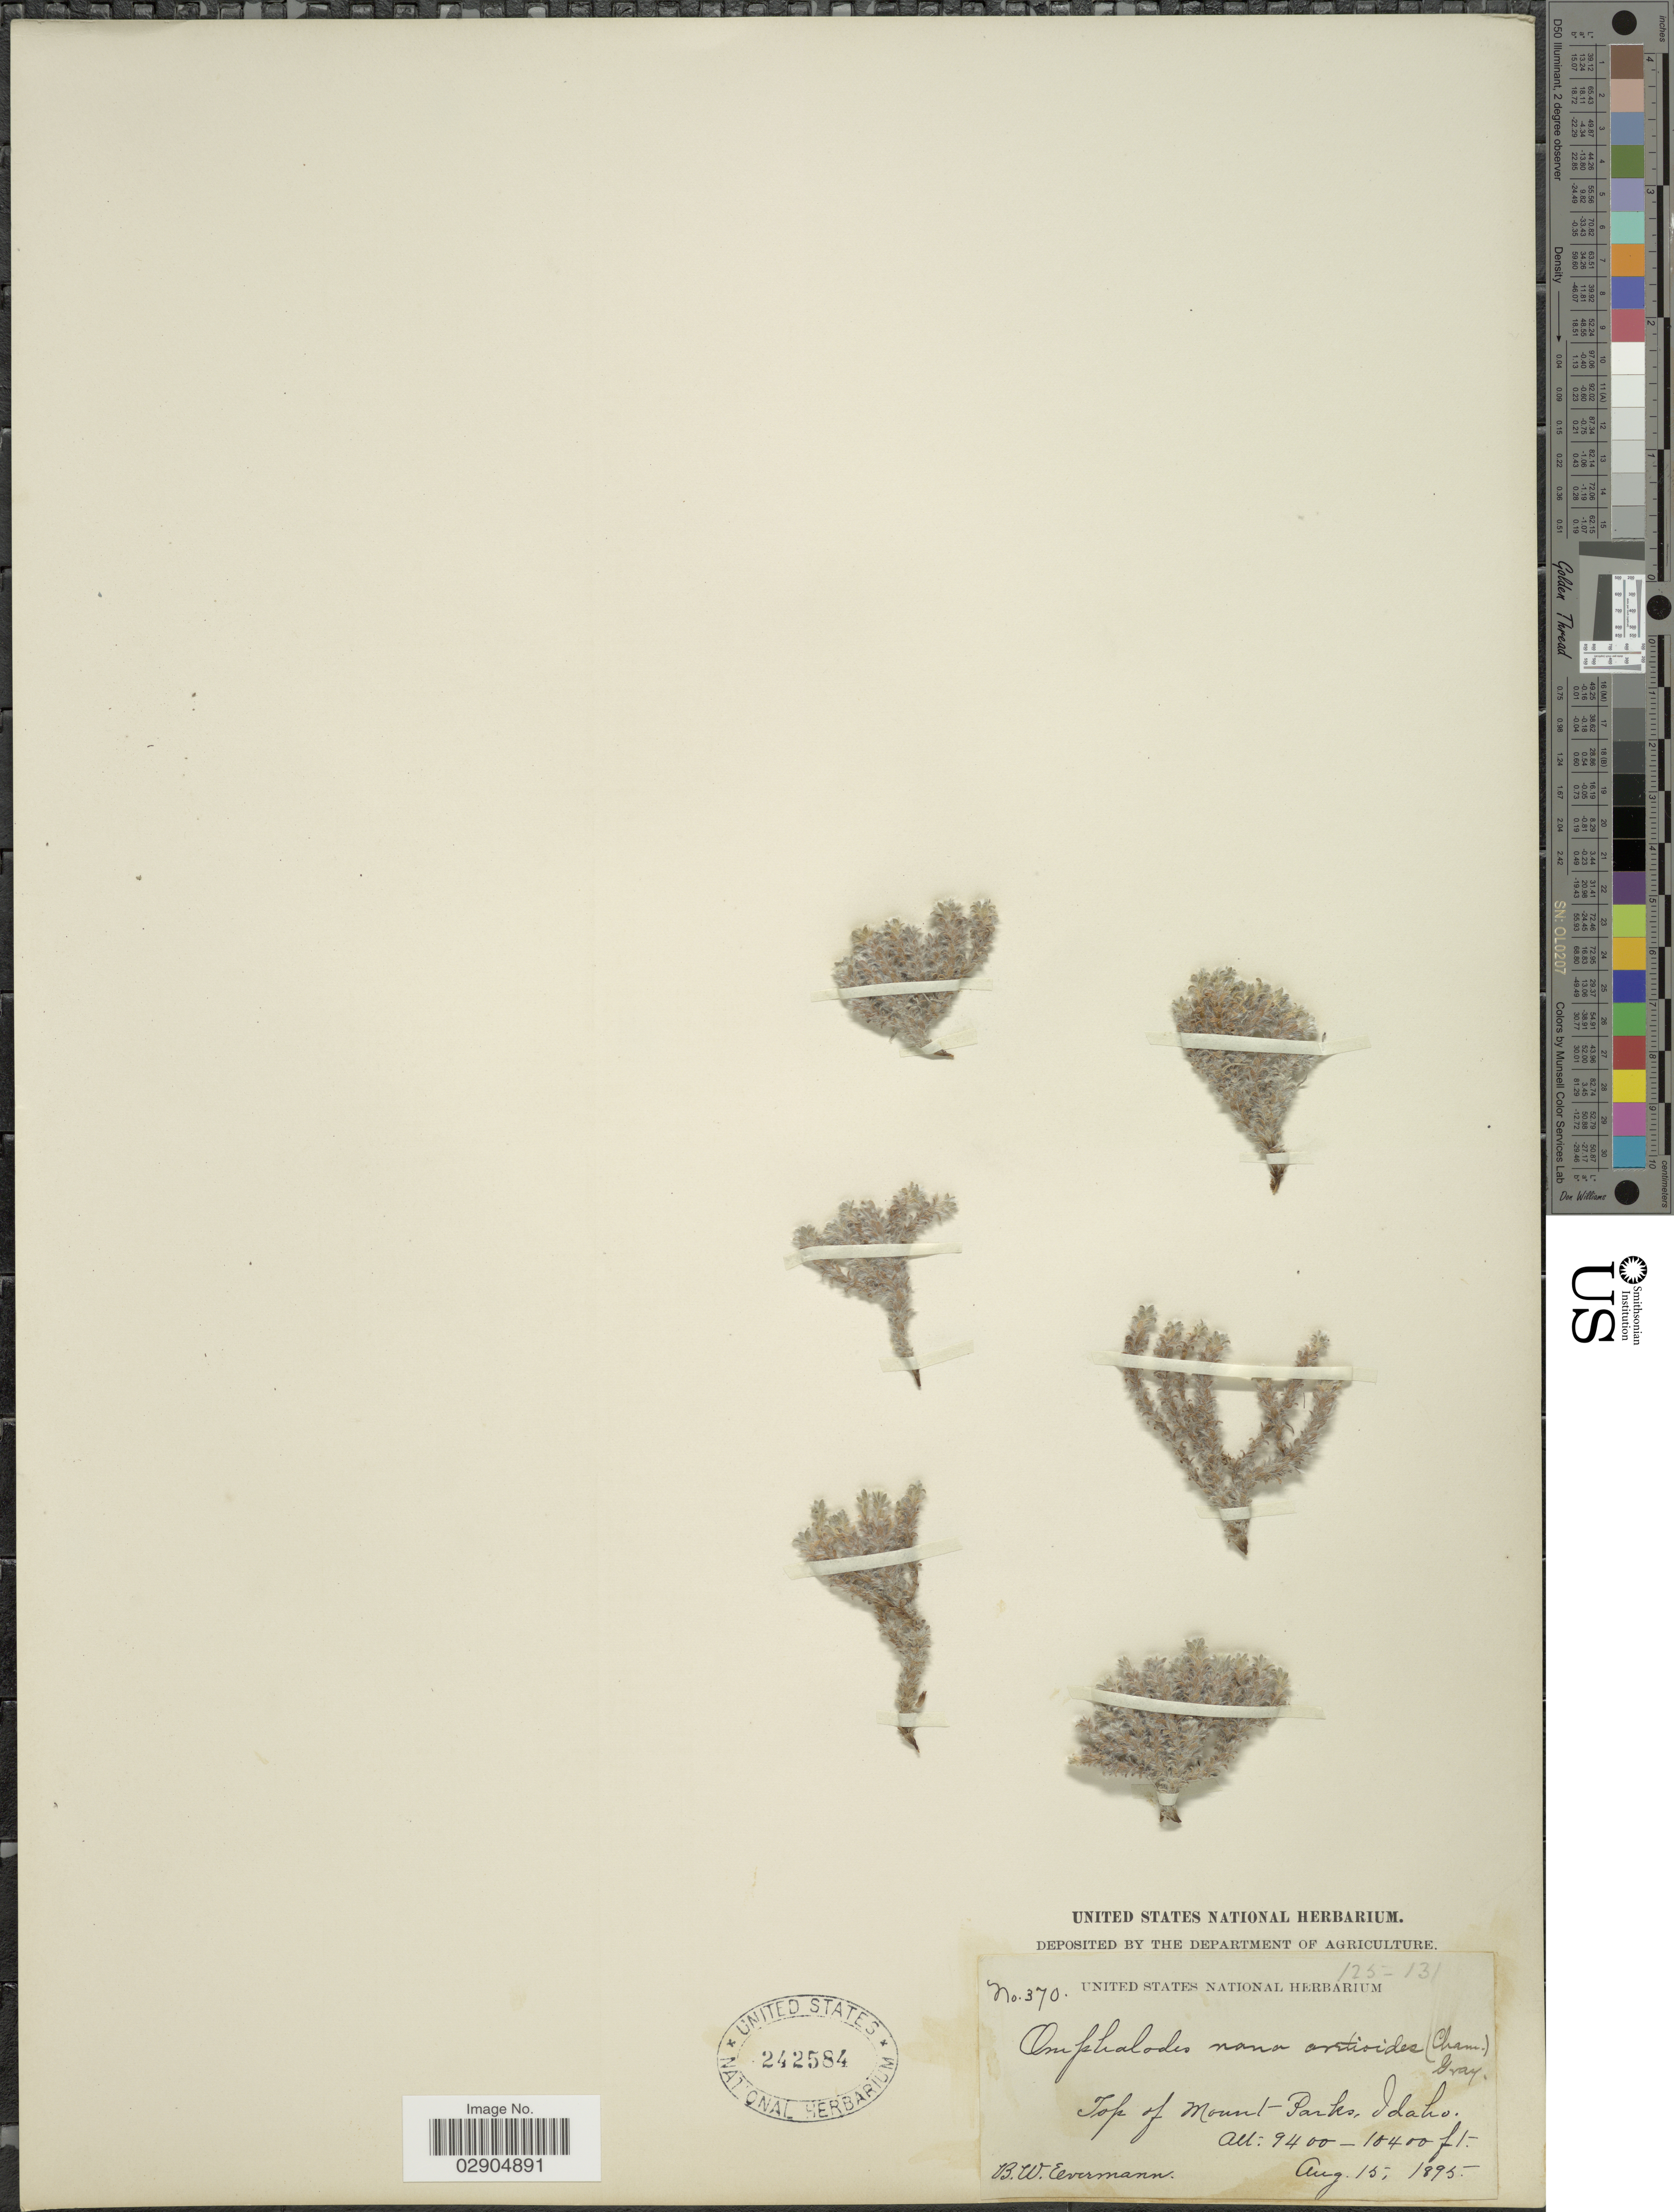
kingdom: Plantae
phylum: Tracheophyta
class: Magnoliopsida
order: Boraginales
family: Boraginaceae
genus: Eritrichium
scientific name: Eritrichium aretioides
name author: (Cham.) DC.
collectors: B. W. Evermann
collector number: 370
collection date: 1895-08-15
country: United States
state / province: Idaho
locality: Top of Mount Parks, Idaho.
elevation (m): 2865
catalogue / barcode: US 242584